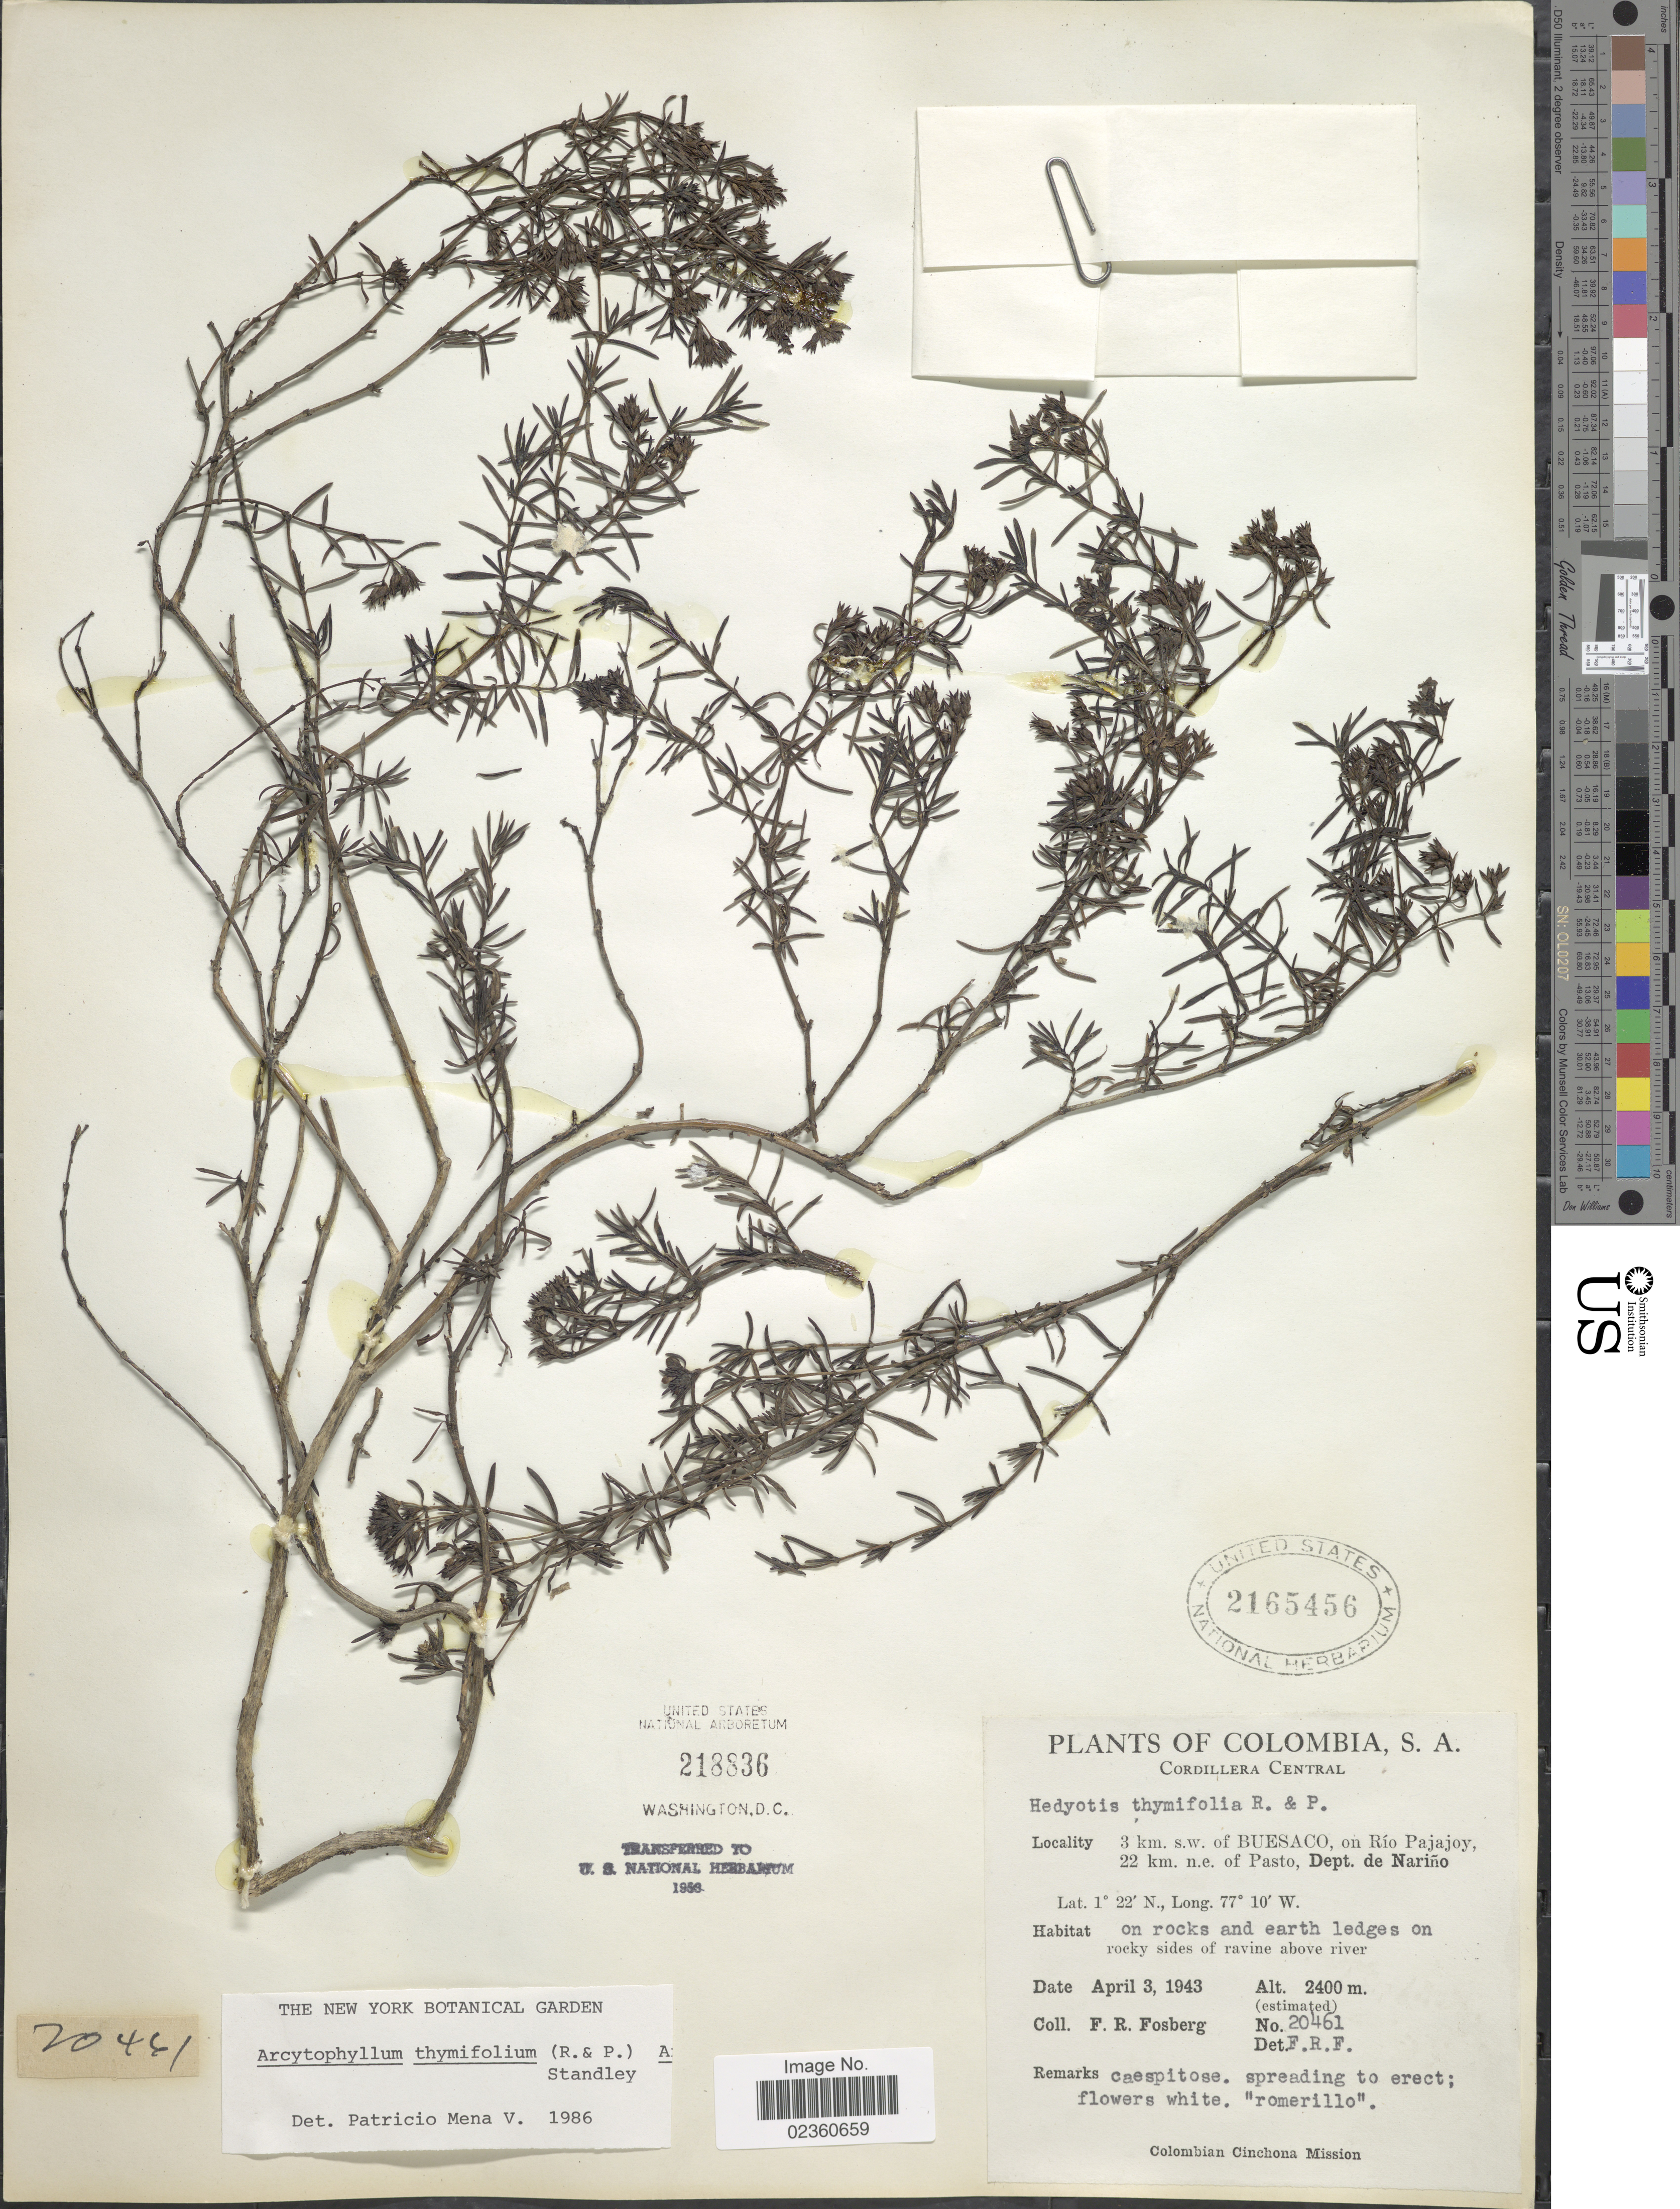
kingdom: Plantae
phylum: Tracheophyta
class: Magnoliopsida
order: Gentianales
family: Rubiaceae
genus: Arcytophyllum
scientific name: Arcytophyllum thymifolium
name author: (Ruiz & Pav.) Standl.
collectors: F. R. Fosberg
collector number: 20461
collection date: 1943-04-03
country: Colombia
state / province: Nariño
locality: Cordillera Central, 3 km s.w. of Buesaco, on Río Pajajoy, 22 km n.e. of Pasto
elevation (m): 2400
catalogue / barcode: US 2165456